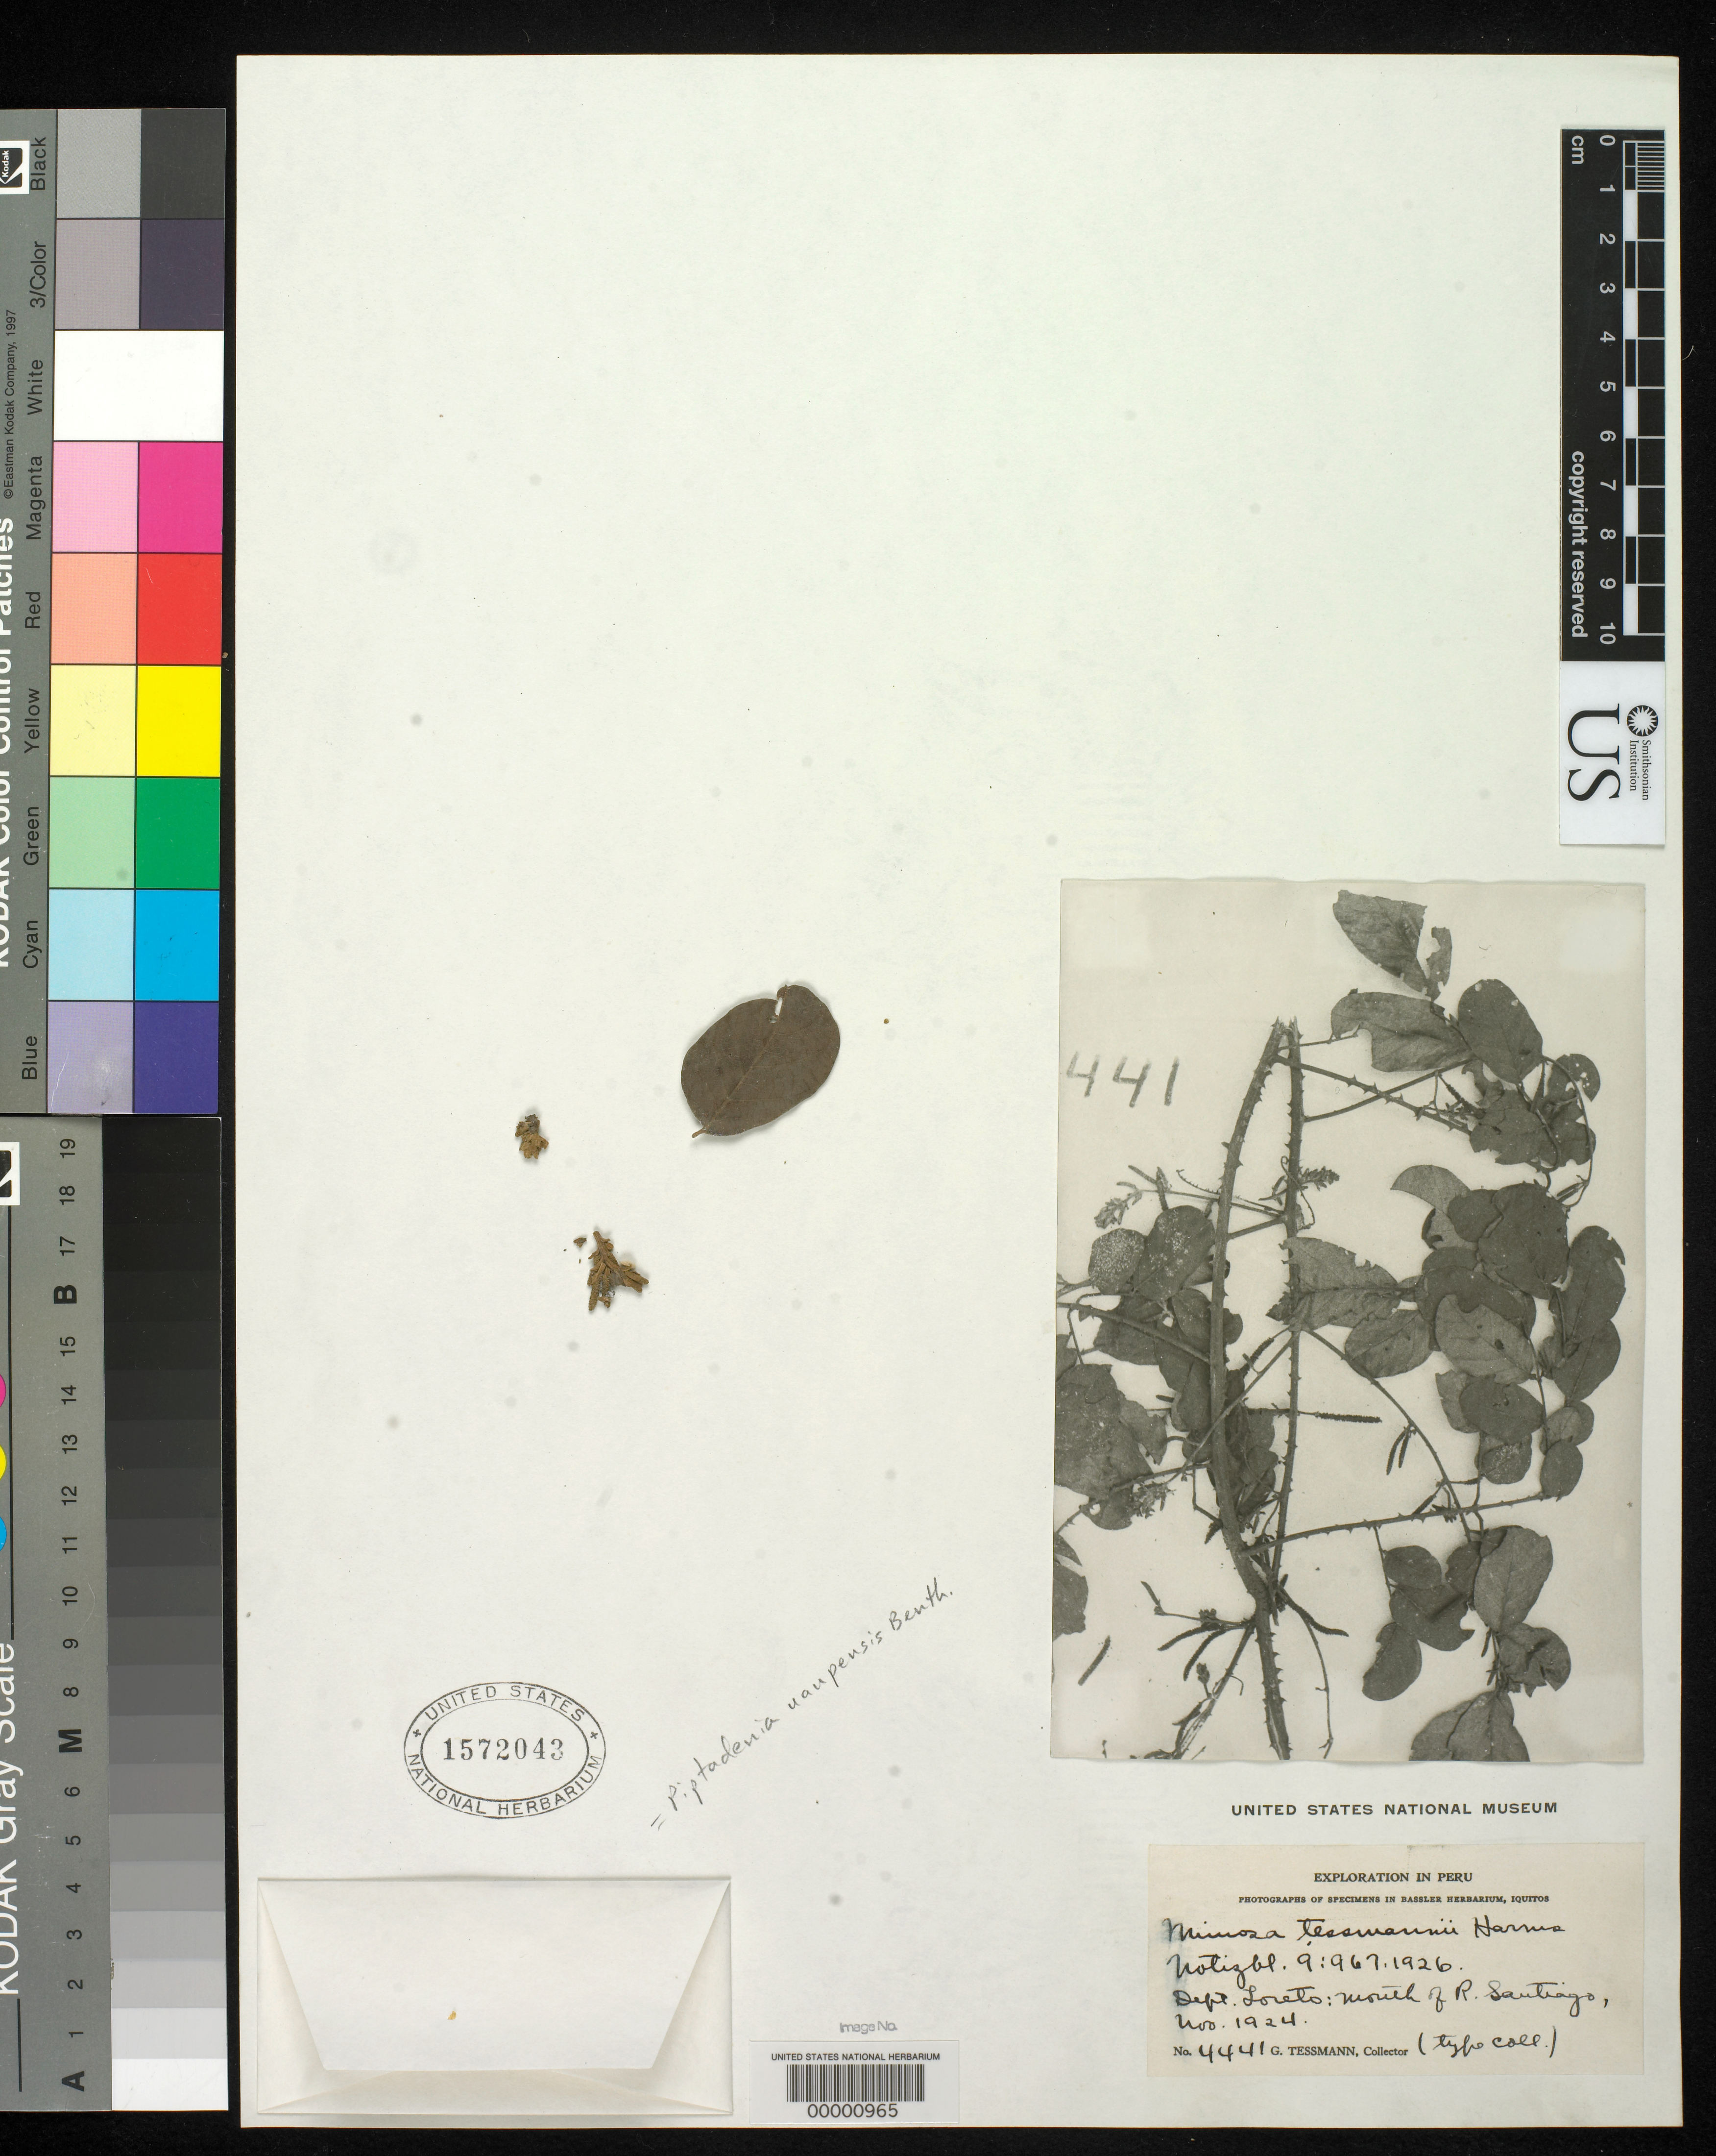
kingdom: Plantae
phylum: Tracheophyta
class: Magnoliopsida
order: Fabales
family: Fabaceae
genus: Mimosa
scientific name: Mimosa tessmannii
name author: Harms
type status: Isotype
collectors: G. Tessmann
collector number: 4441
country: Peru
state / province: Loreto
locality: Mouth of Rio Santiago.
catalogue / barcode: US 1572043